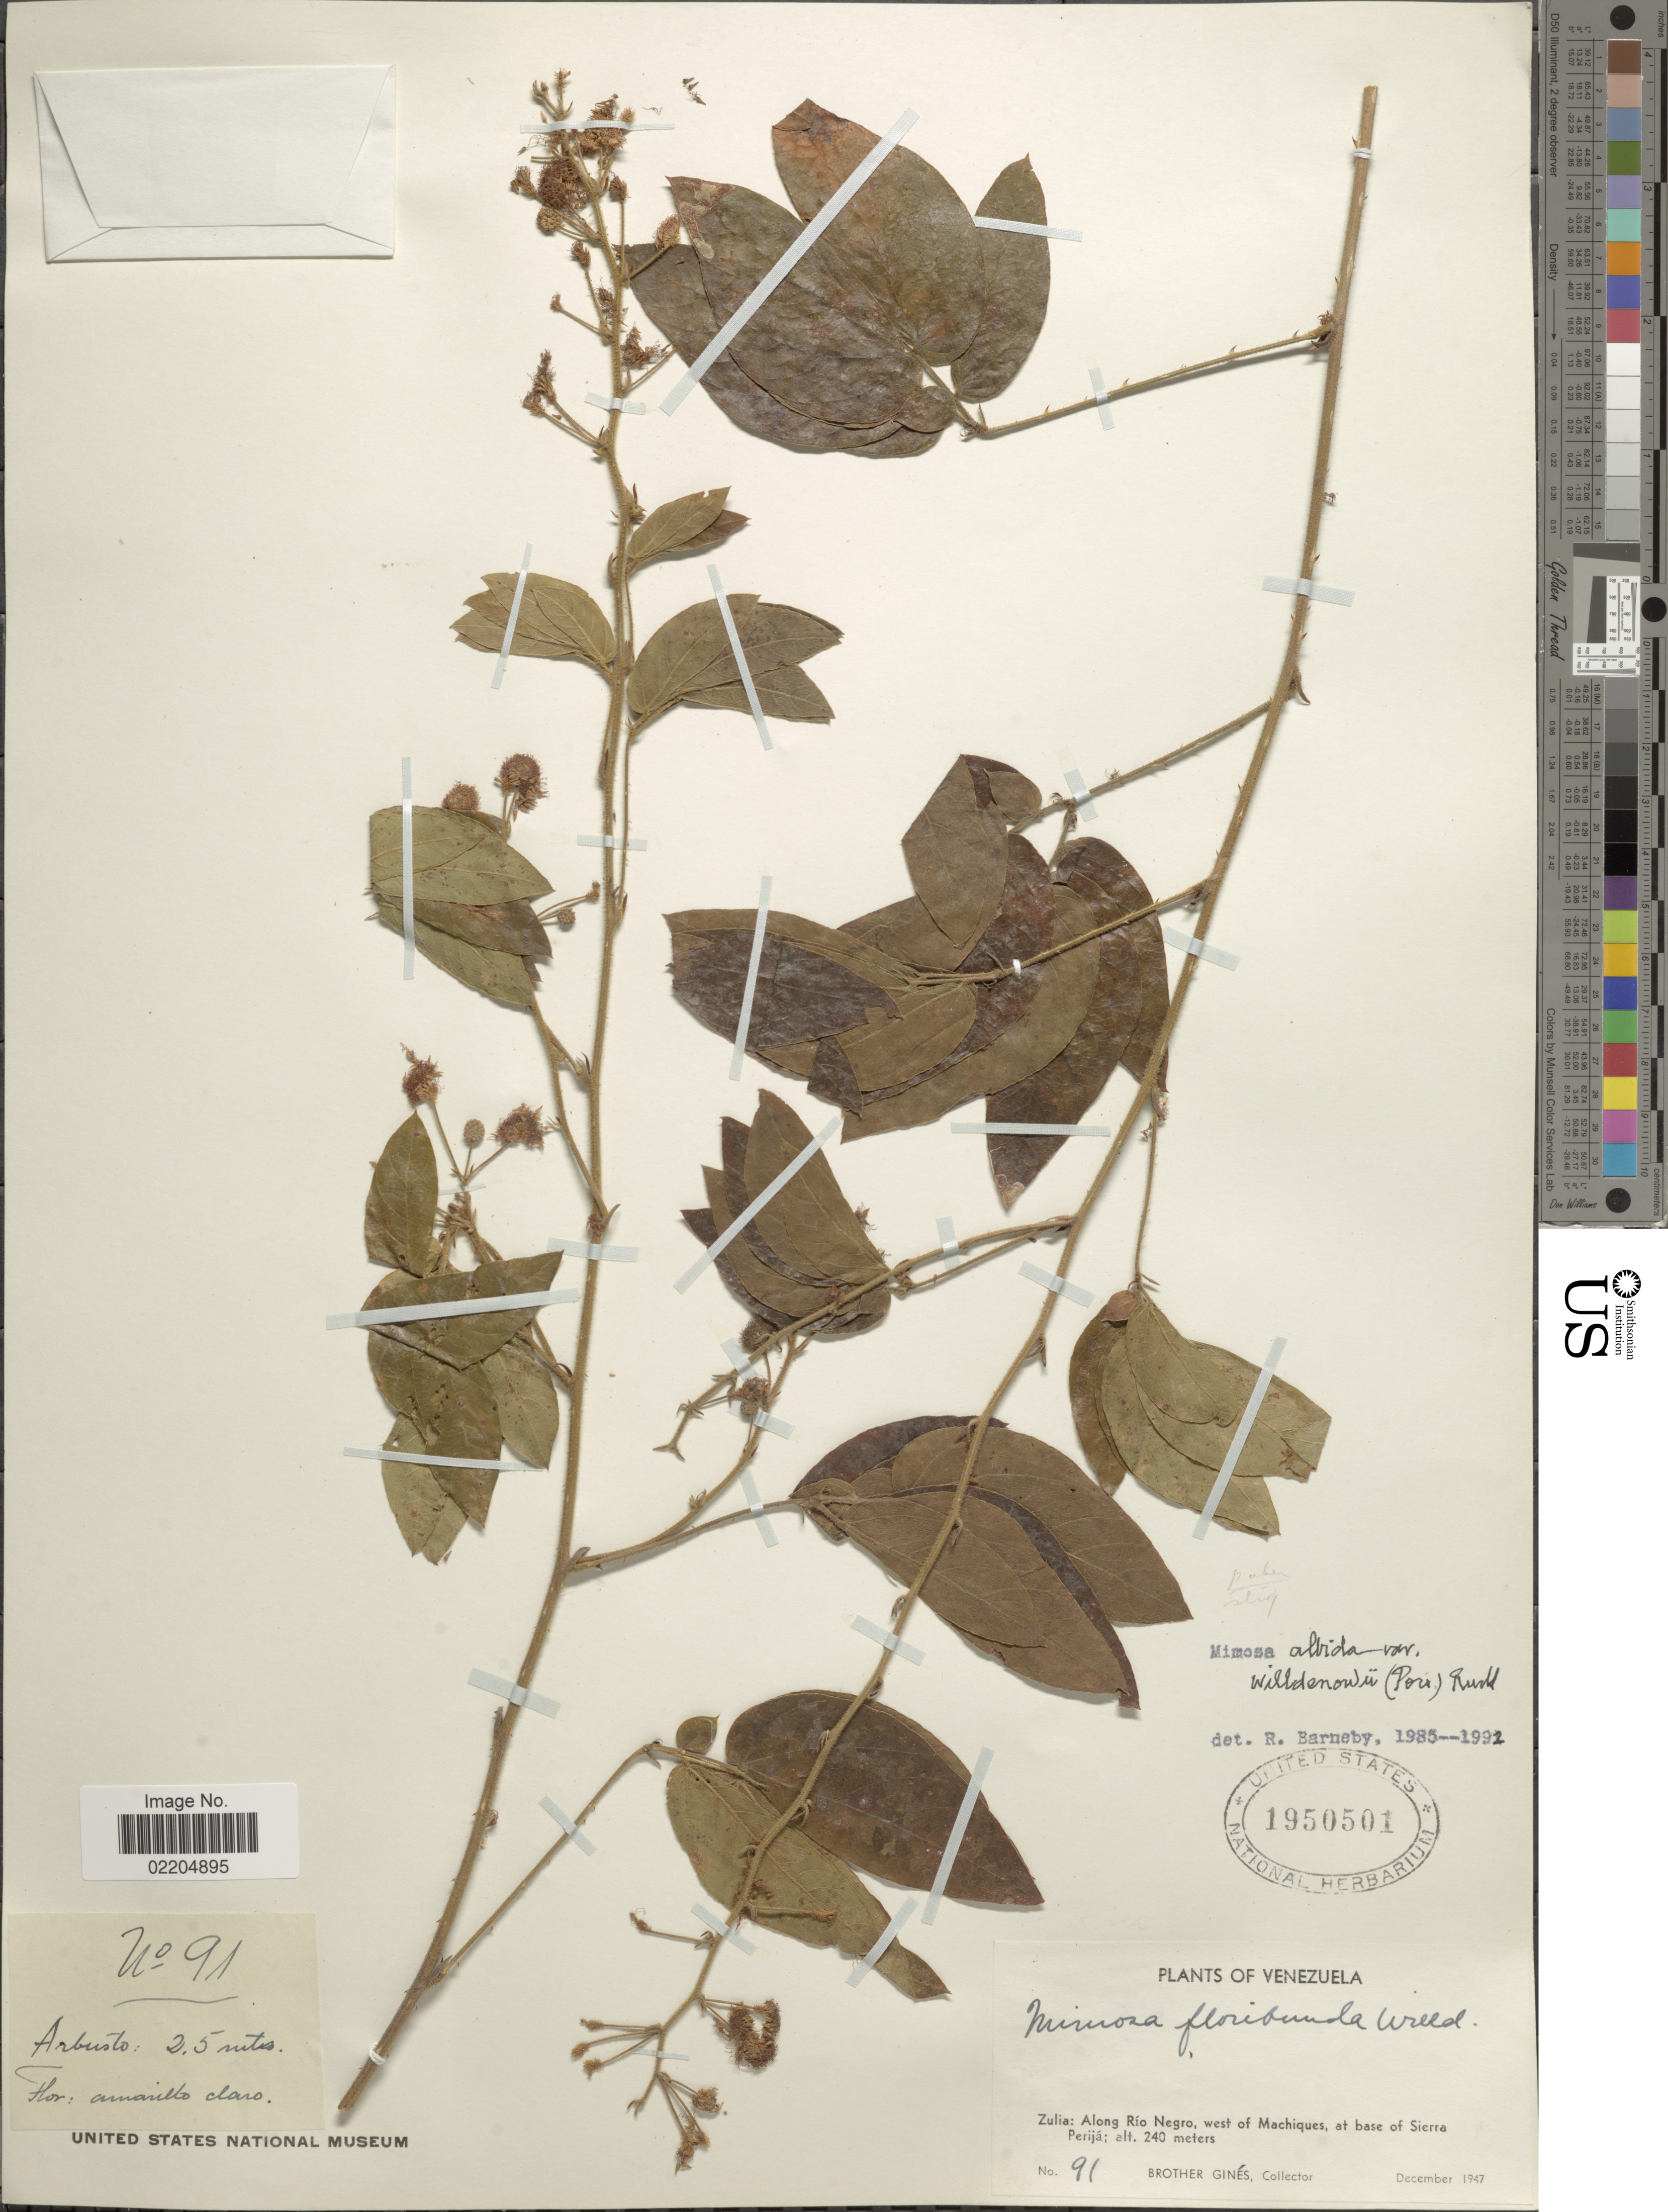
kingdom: Plantae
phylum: Tracheophyta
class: Magnoliopsida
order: Fabales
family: Fabaceae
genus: Mimosa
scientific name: Mimosa albida var. willdenowii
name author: (Poir.) Rudd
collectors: Bro. Gines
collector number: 91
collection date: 1947-12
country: Venezuela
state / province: Zulia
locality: Along Rio Negro, west of Machiques, at base of Sierra Perija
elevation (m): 240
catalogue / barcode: US 1950501